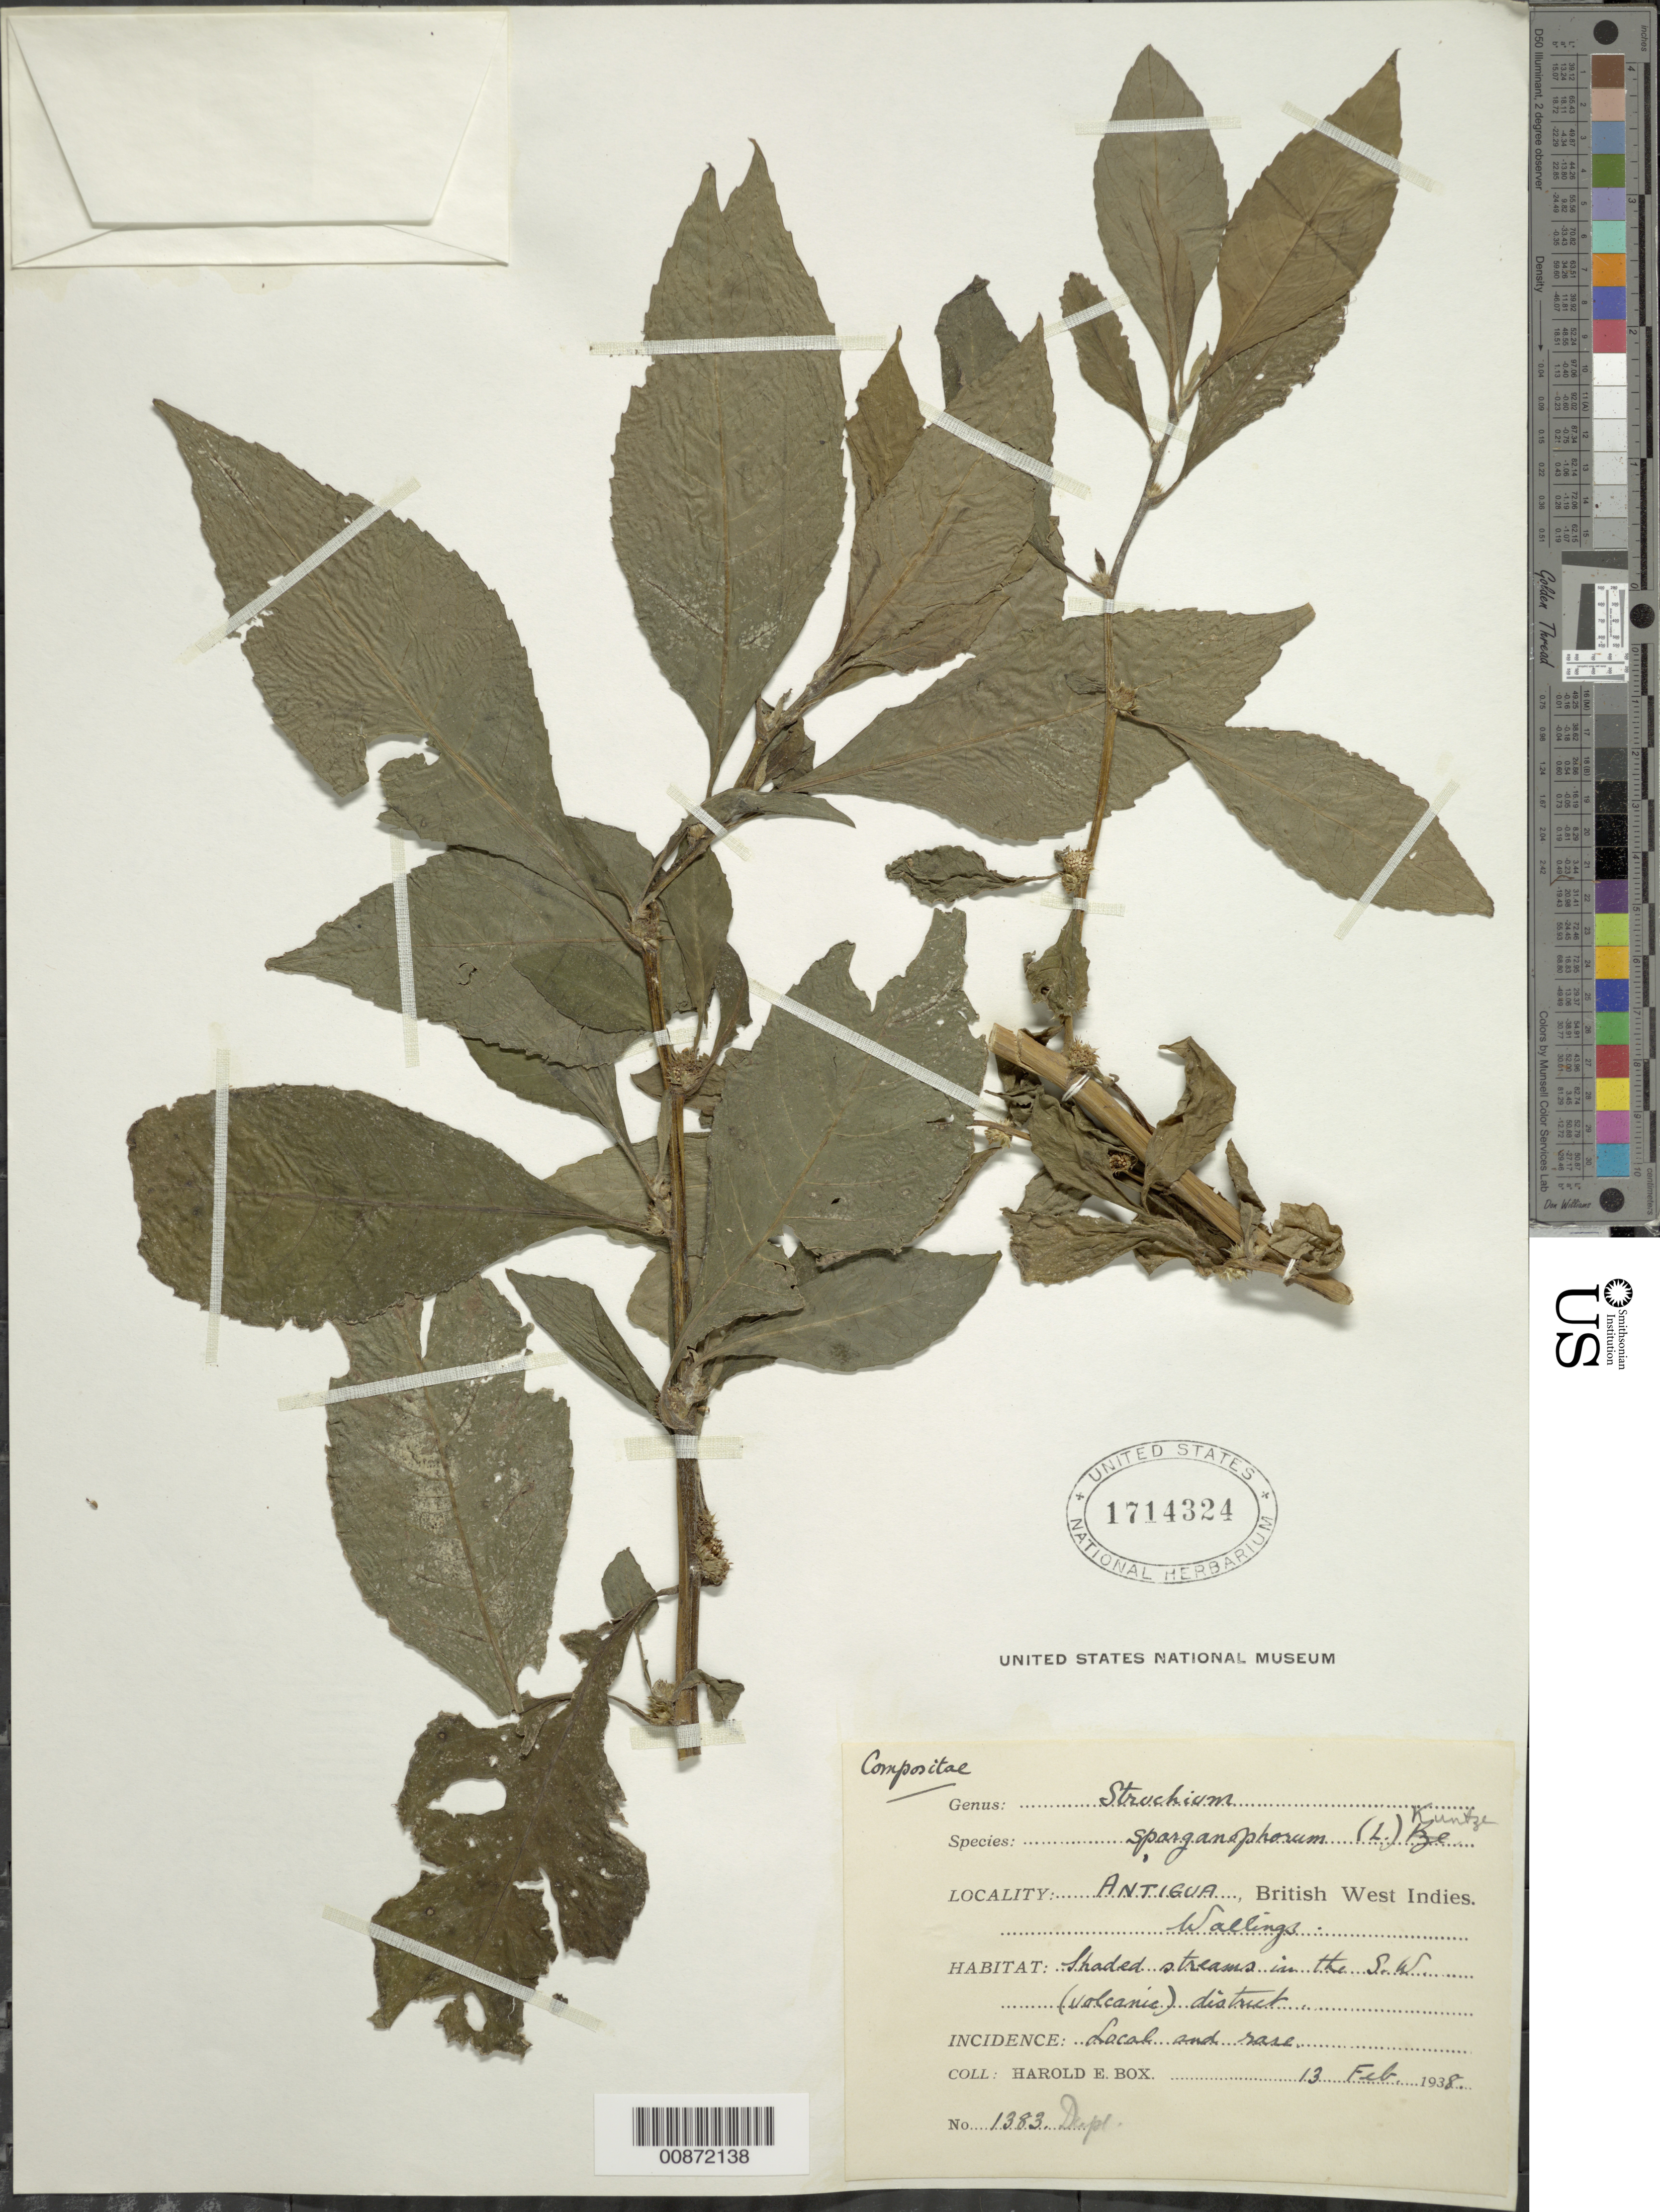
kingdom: Plantae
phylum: Tracheophyta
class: Magnoliopsida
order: Asterales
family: Asteraceae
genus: Struchium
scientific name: Struchium sparganophorum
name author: (L.) Kuntze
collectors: H. E. Box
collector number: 1383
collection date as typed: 13 Feb 1938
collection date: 1938-02-13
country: Antigua and Barbuda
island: Leeward Is.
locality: Wallings. In the SW (volcanic) district.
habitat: Shaded streams in volcanic district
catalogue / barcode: US 1714324